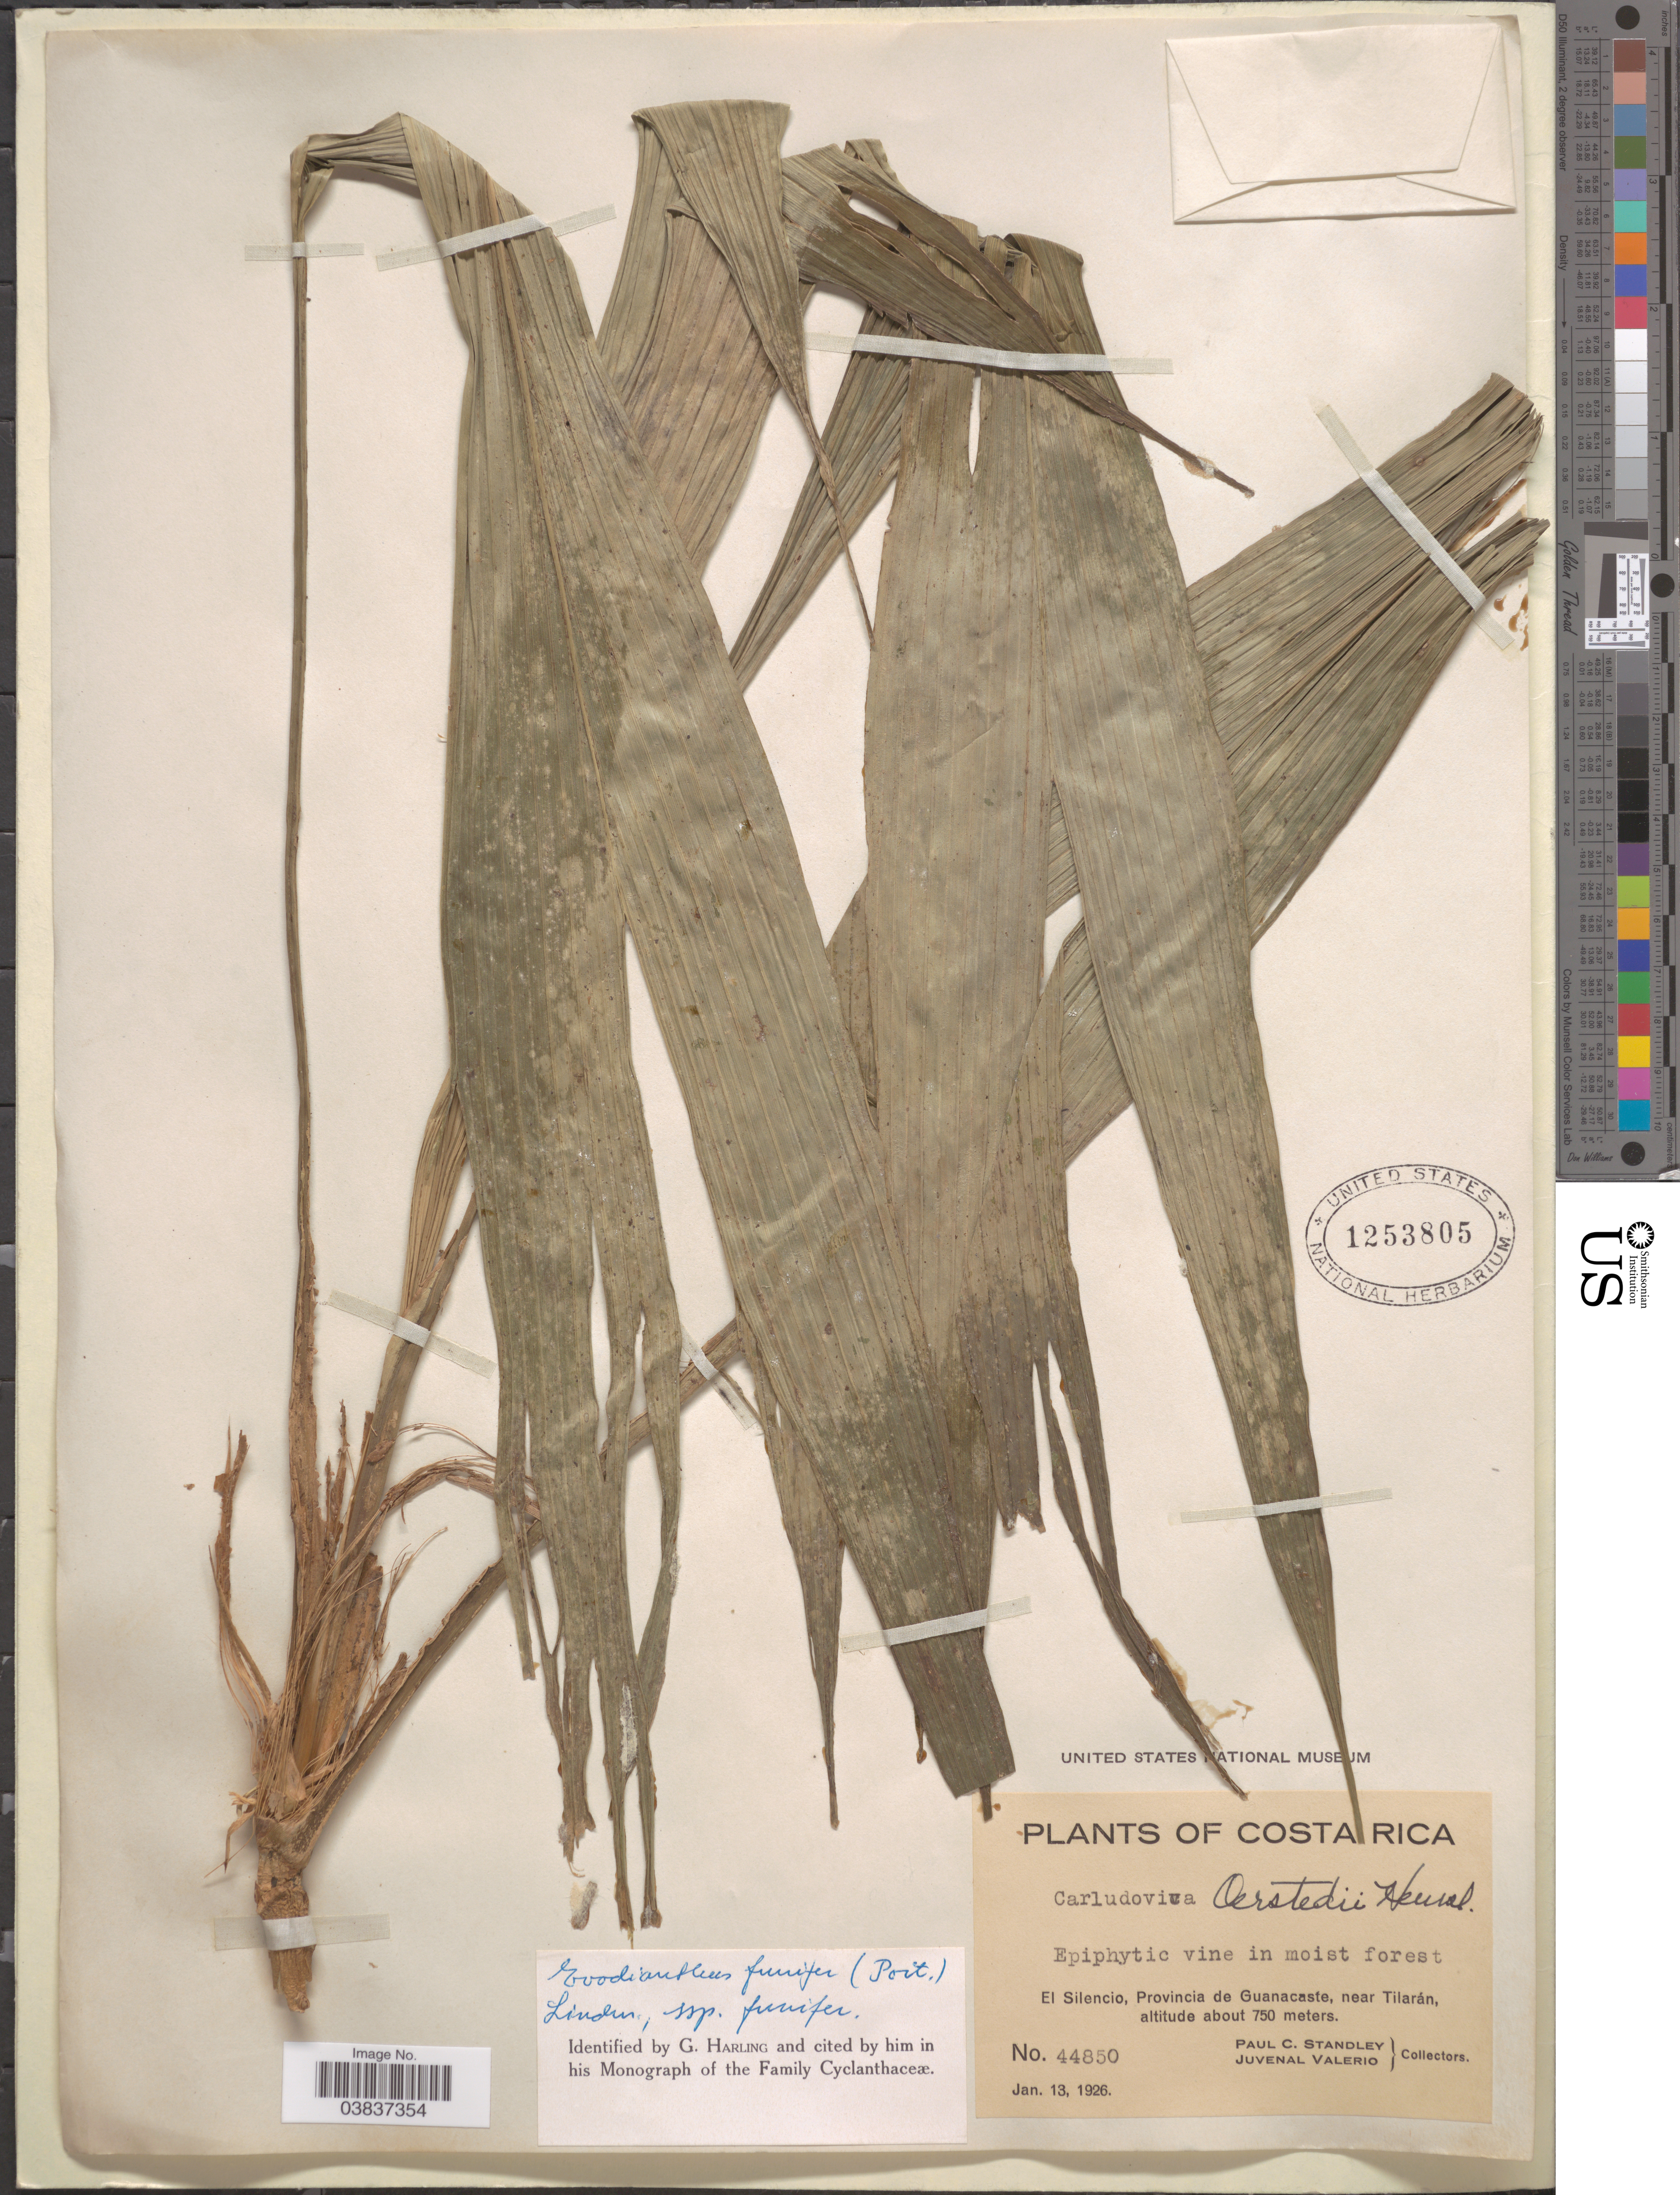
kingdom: Plantae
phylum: Tracheophyta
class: Liliopsida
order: Pandanales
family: Cyclanthaceae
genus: Evodianthus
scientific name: Evodianthus funifer subsp. funifer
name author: (Poit.) Lindm.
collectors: P. C. Standley & J. Valerio R.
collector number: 44850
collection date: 1926-01-13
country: Costa Rica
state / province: Guanacaste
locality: El Silencio, near Tilarán.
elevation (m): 750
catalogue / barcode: US 1253805